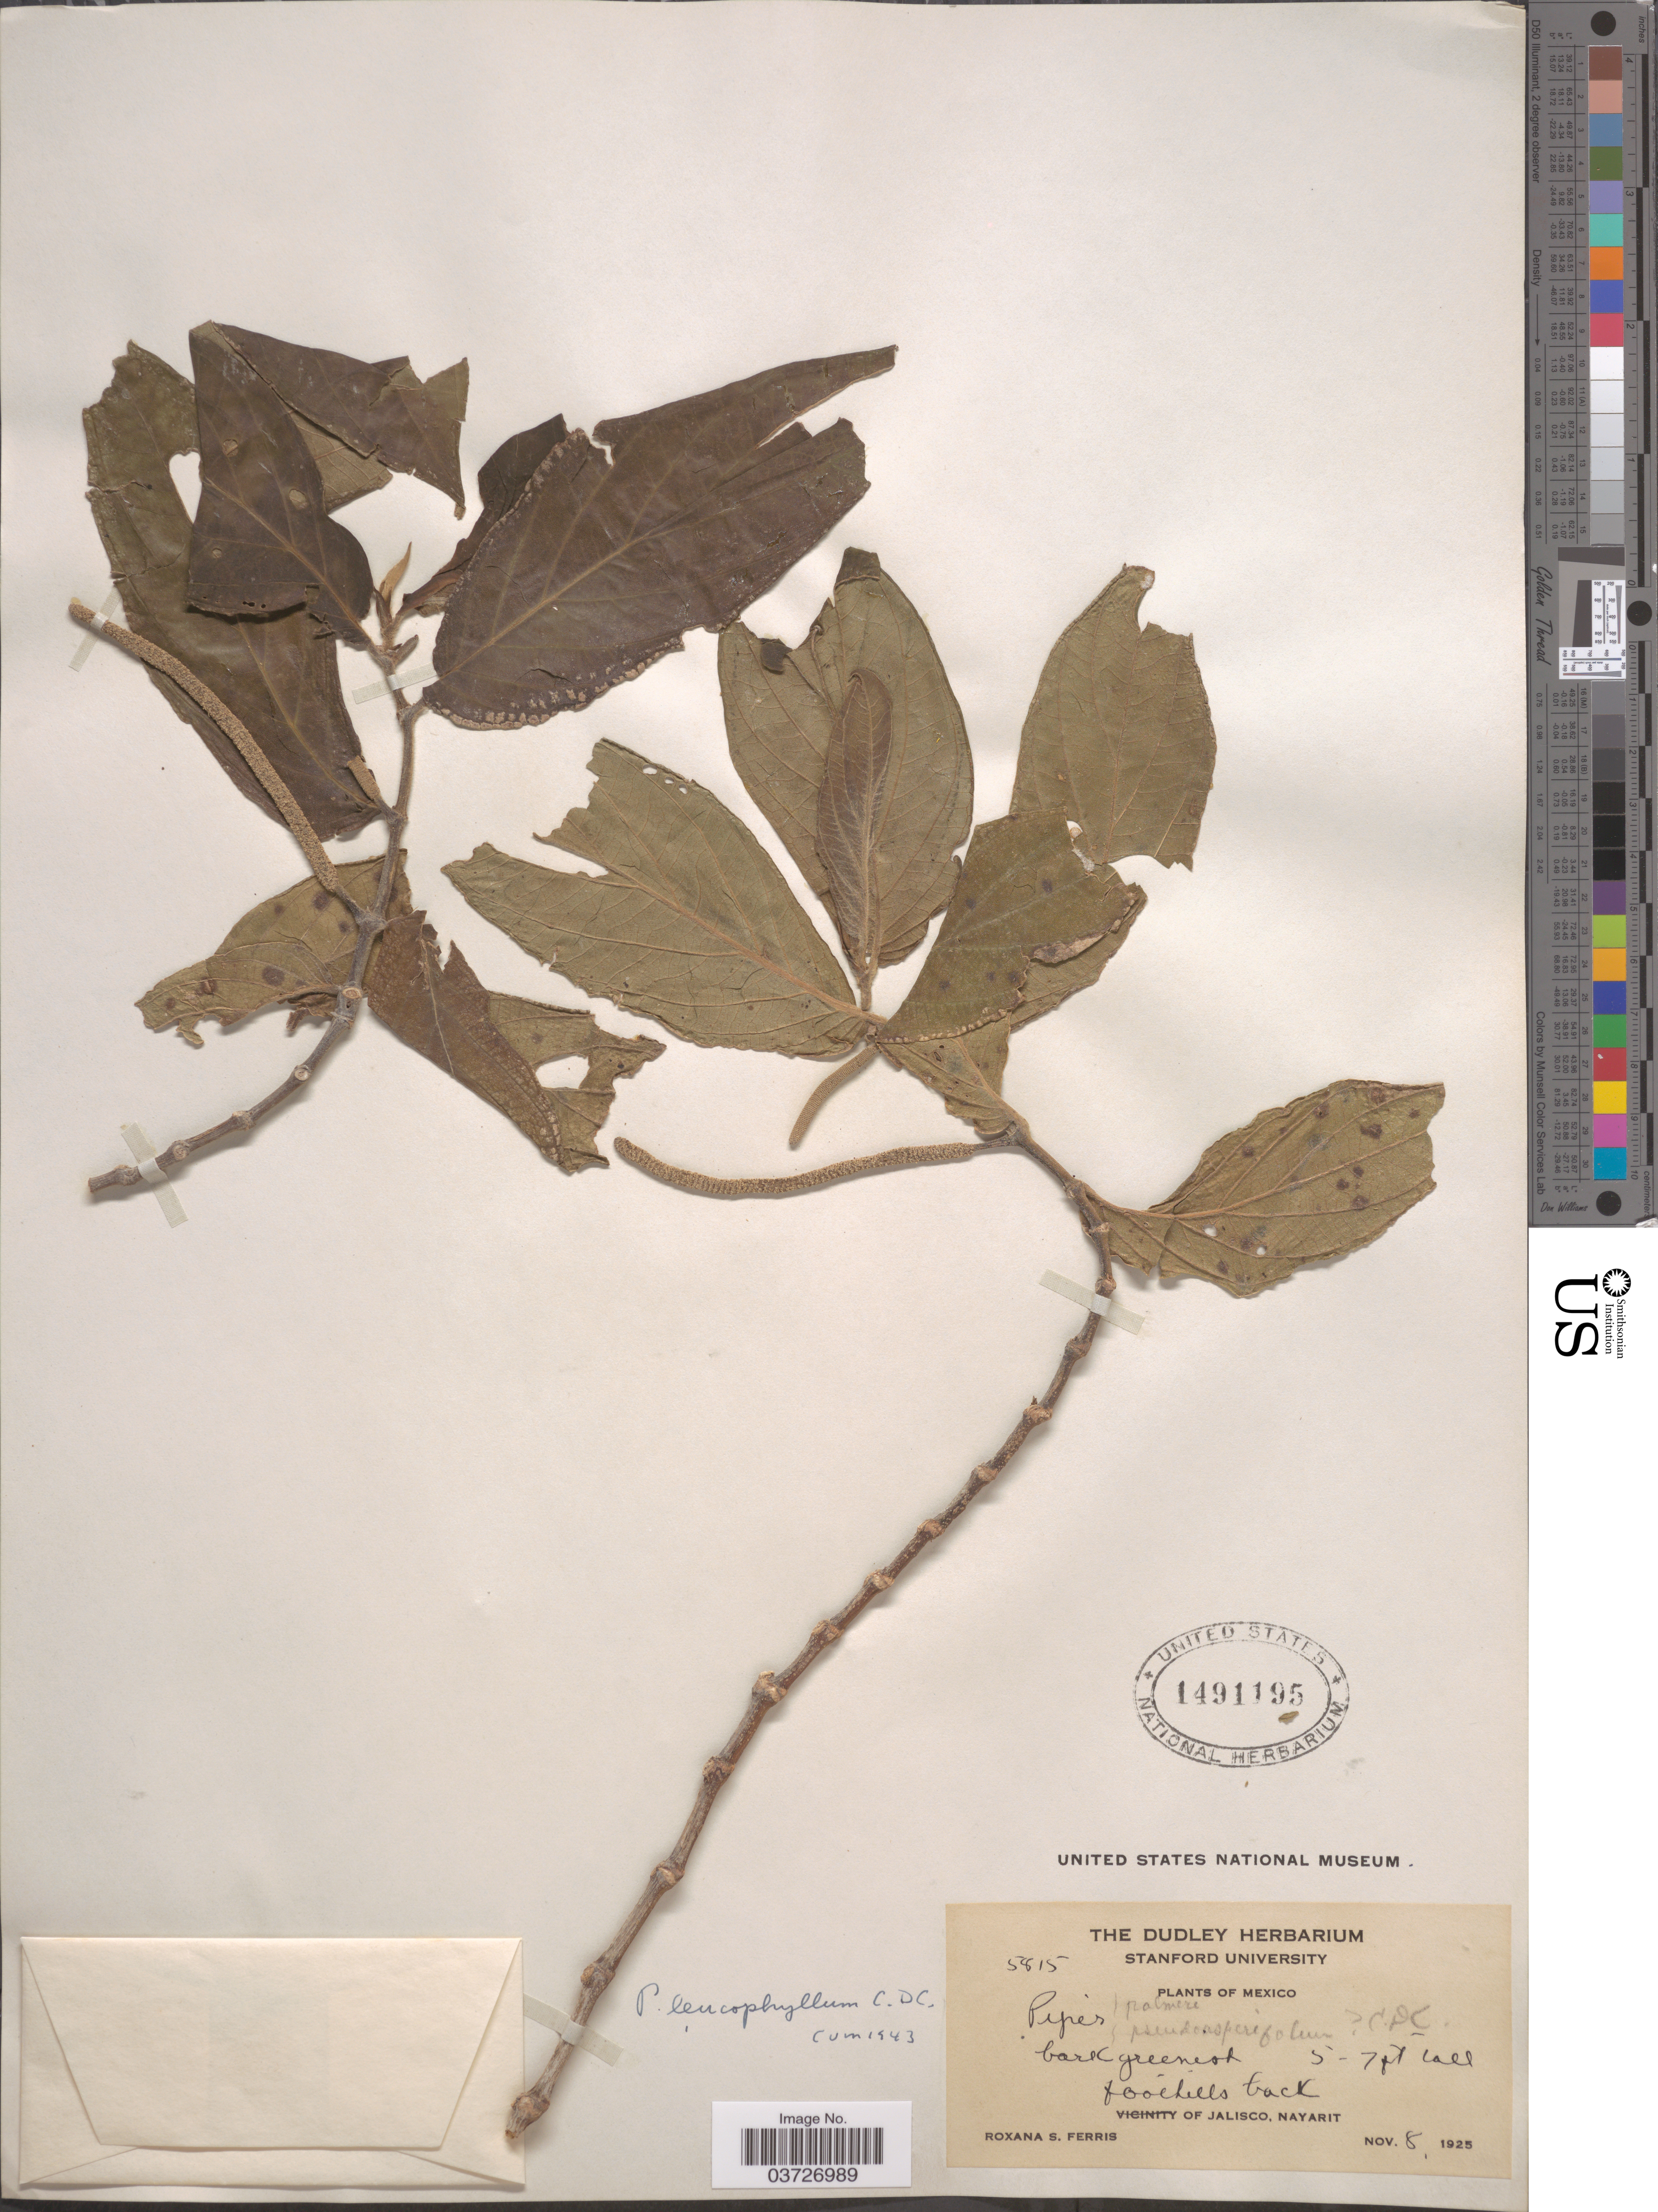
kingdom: Plantae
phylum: Tracheophyta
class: Magnoliopsida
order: Piperales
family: Piperaceae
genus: Piper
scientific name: Piper leucophyllum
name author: (Miq.) C. DC.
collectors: R. S. Ferris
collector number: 5815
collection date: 1925-11-08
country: Mexico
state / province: Nayarit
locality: Foothills back of Jalisco, Nayarit.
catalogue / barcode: US 1491195